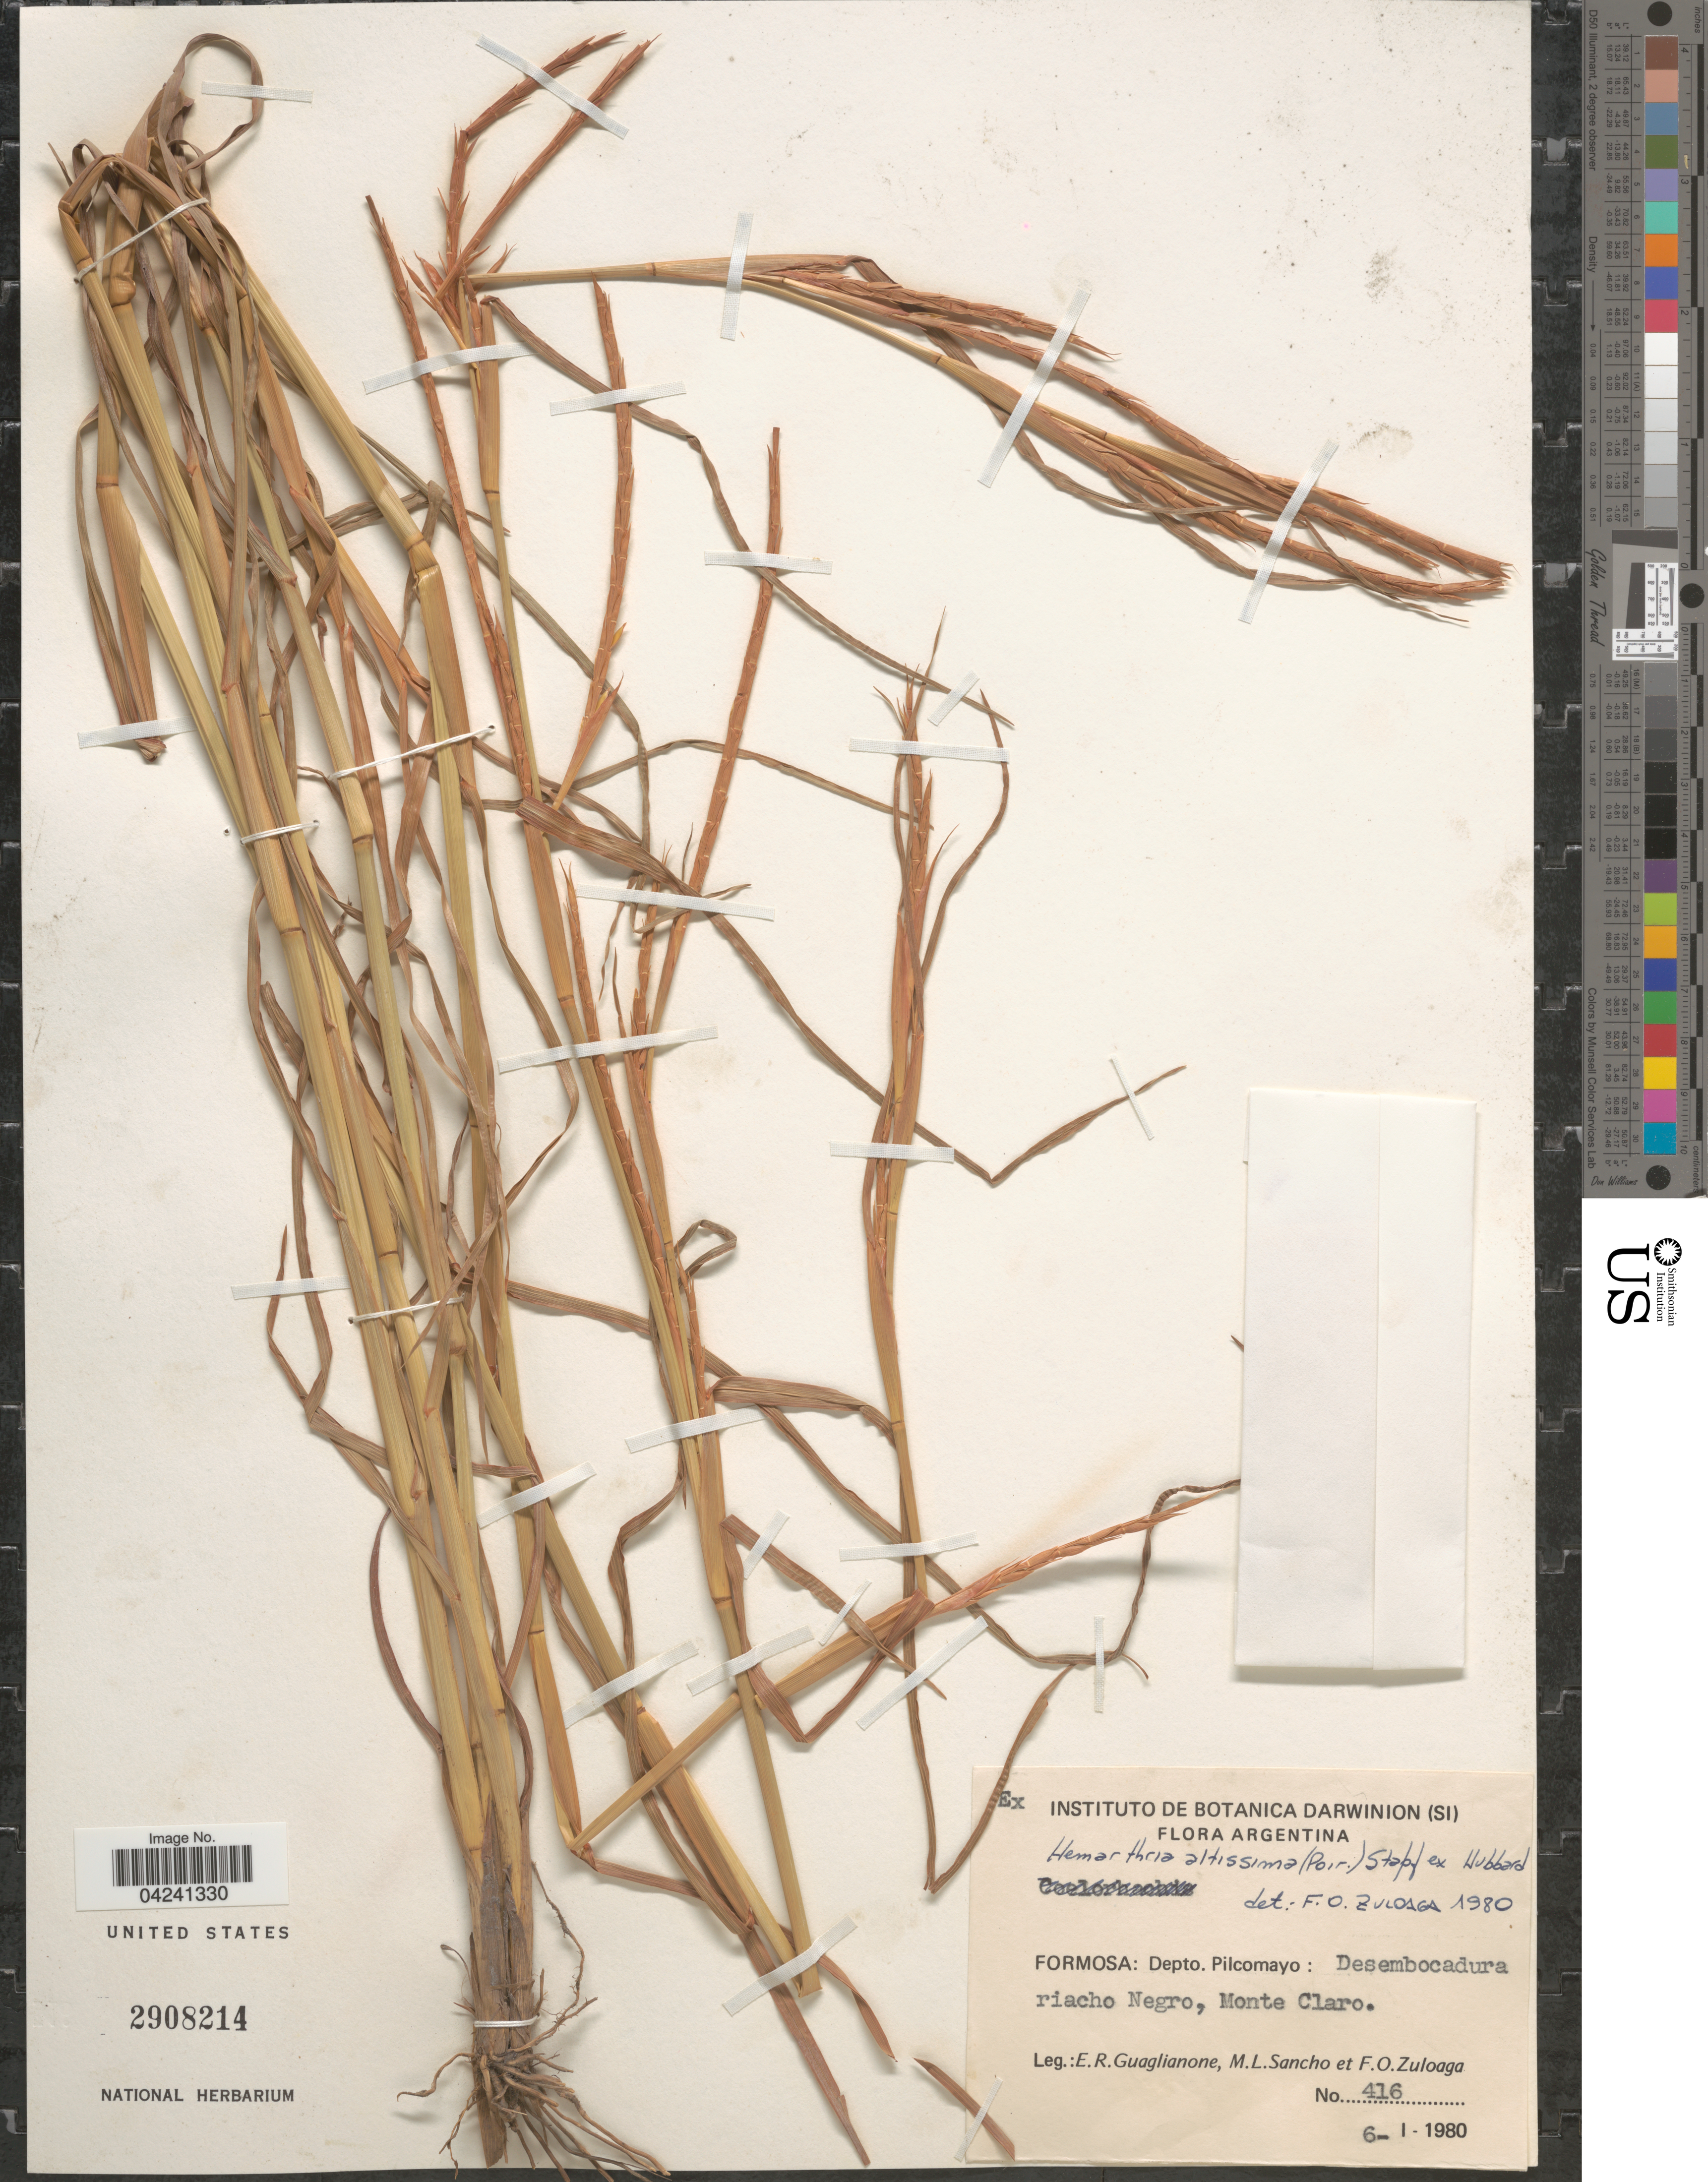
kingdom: Plantae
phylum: Tracheophyta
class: Liliopsida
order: Poales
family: Poaceae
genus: Hemarthria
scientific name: Hemarthria altissima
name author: (Poir.) Stapf & C. E. Hubb.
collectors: E. R. Guaglianone, M. L. Sancho & F. O. Zuloaga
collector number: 416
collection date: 1980-01-06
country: Argentina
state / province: Formosa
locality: Depto. Pilcomayo: Desembocadura riacho Negro, Monte Claro.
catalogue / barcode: US 2908214